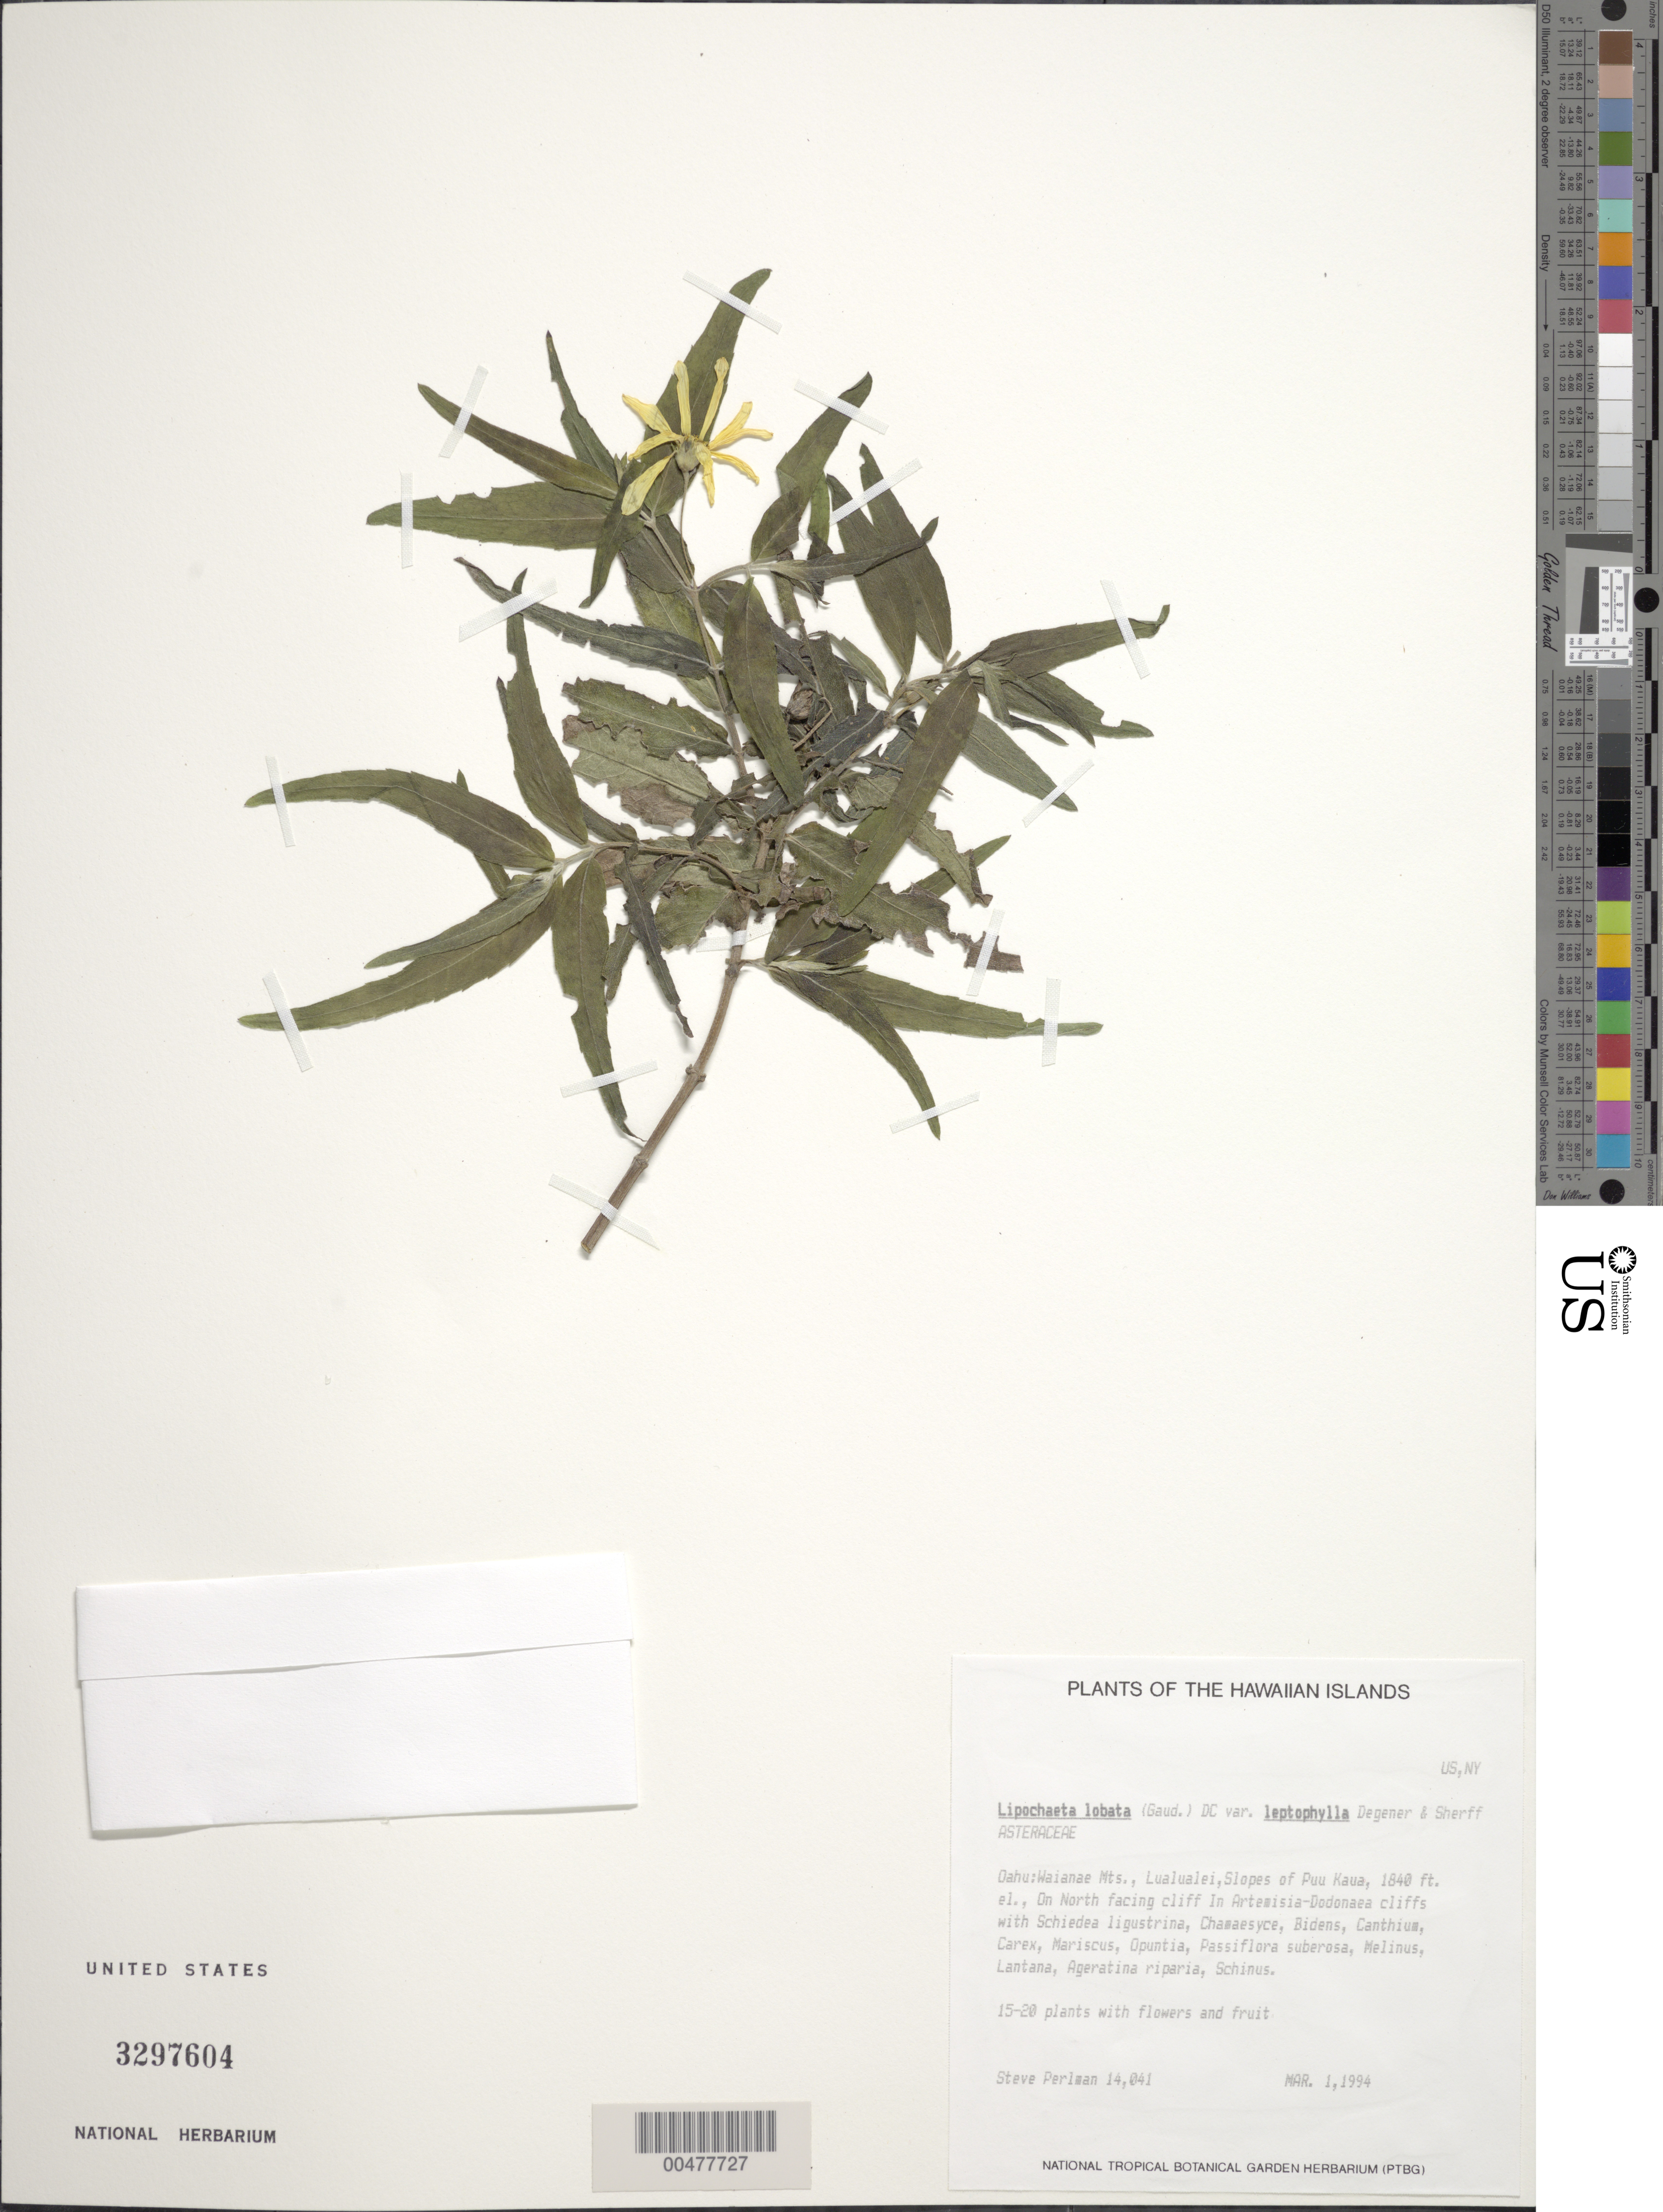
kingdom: Plantae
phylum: Tracheophyta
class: Magnoliopsida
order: Asterales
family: Asteraceae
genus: Lipochaeta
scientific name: Lipochaeta lobata var. leptophylla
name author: (O. Deg. & Sherff) W.L. Wagner & H. Rob.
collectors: S. P. Perlman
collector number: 14041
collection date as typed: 1 Mar 1994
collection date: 1994-03-01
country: United States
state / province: Hawaii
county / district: Honolulu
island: Oahu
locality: Waianae Mts., Lualualei, slopes of Puu Kaua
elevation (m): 561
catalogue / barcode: US 3297604